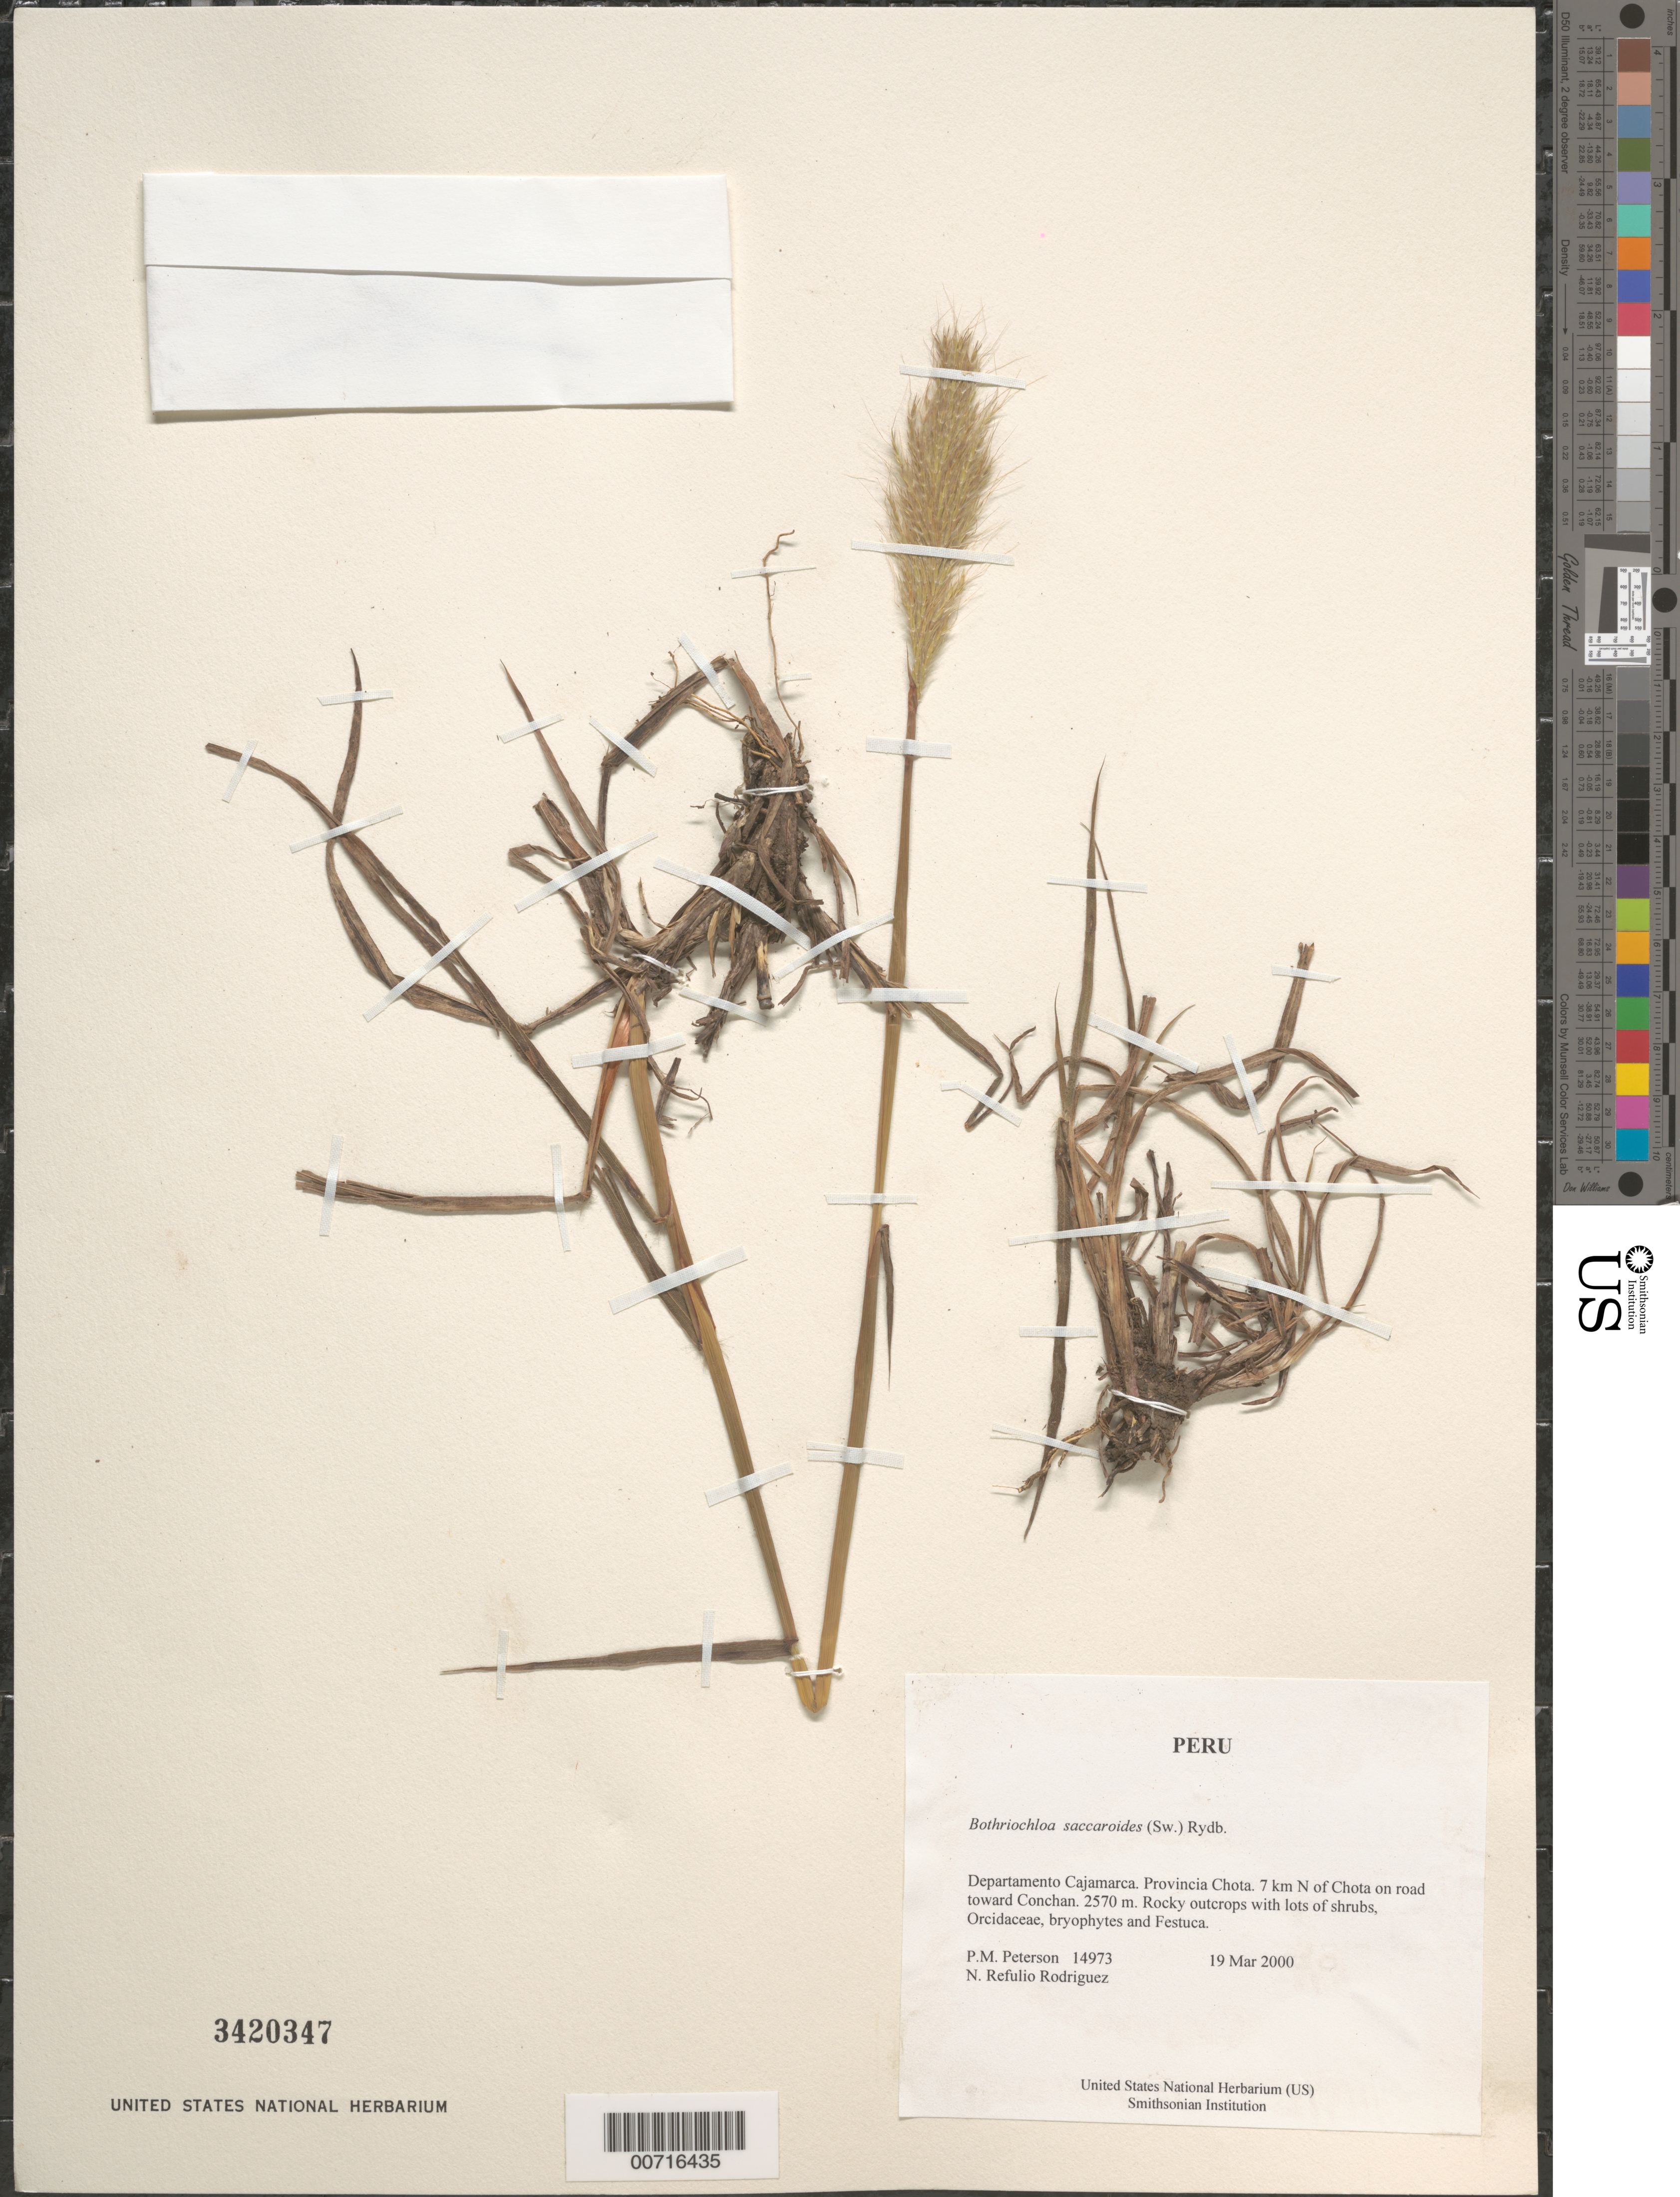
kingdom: Plantae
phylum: Tracheophyta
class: Liliopsida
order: Poales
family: Poaceae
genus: Bothriochloa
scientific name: Bothriochloa saccharoides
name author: (Sw.) Rydb.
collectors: P. M. Peterson & N. Refulio-Rodríguez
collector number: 14973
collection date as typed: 19 Mar 2000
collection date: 2000-03-19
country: Peru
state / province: Cajamarca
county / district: Chota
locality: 7 km N of Chota on road toward Conchan.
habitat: Rocky outcrops with lots of shrubs, Orcidaceae, bryophytes and Festuca.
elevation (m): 2570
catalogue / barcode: US 3420347